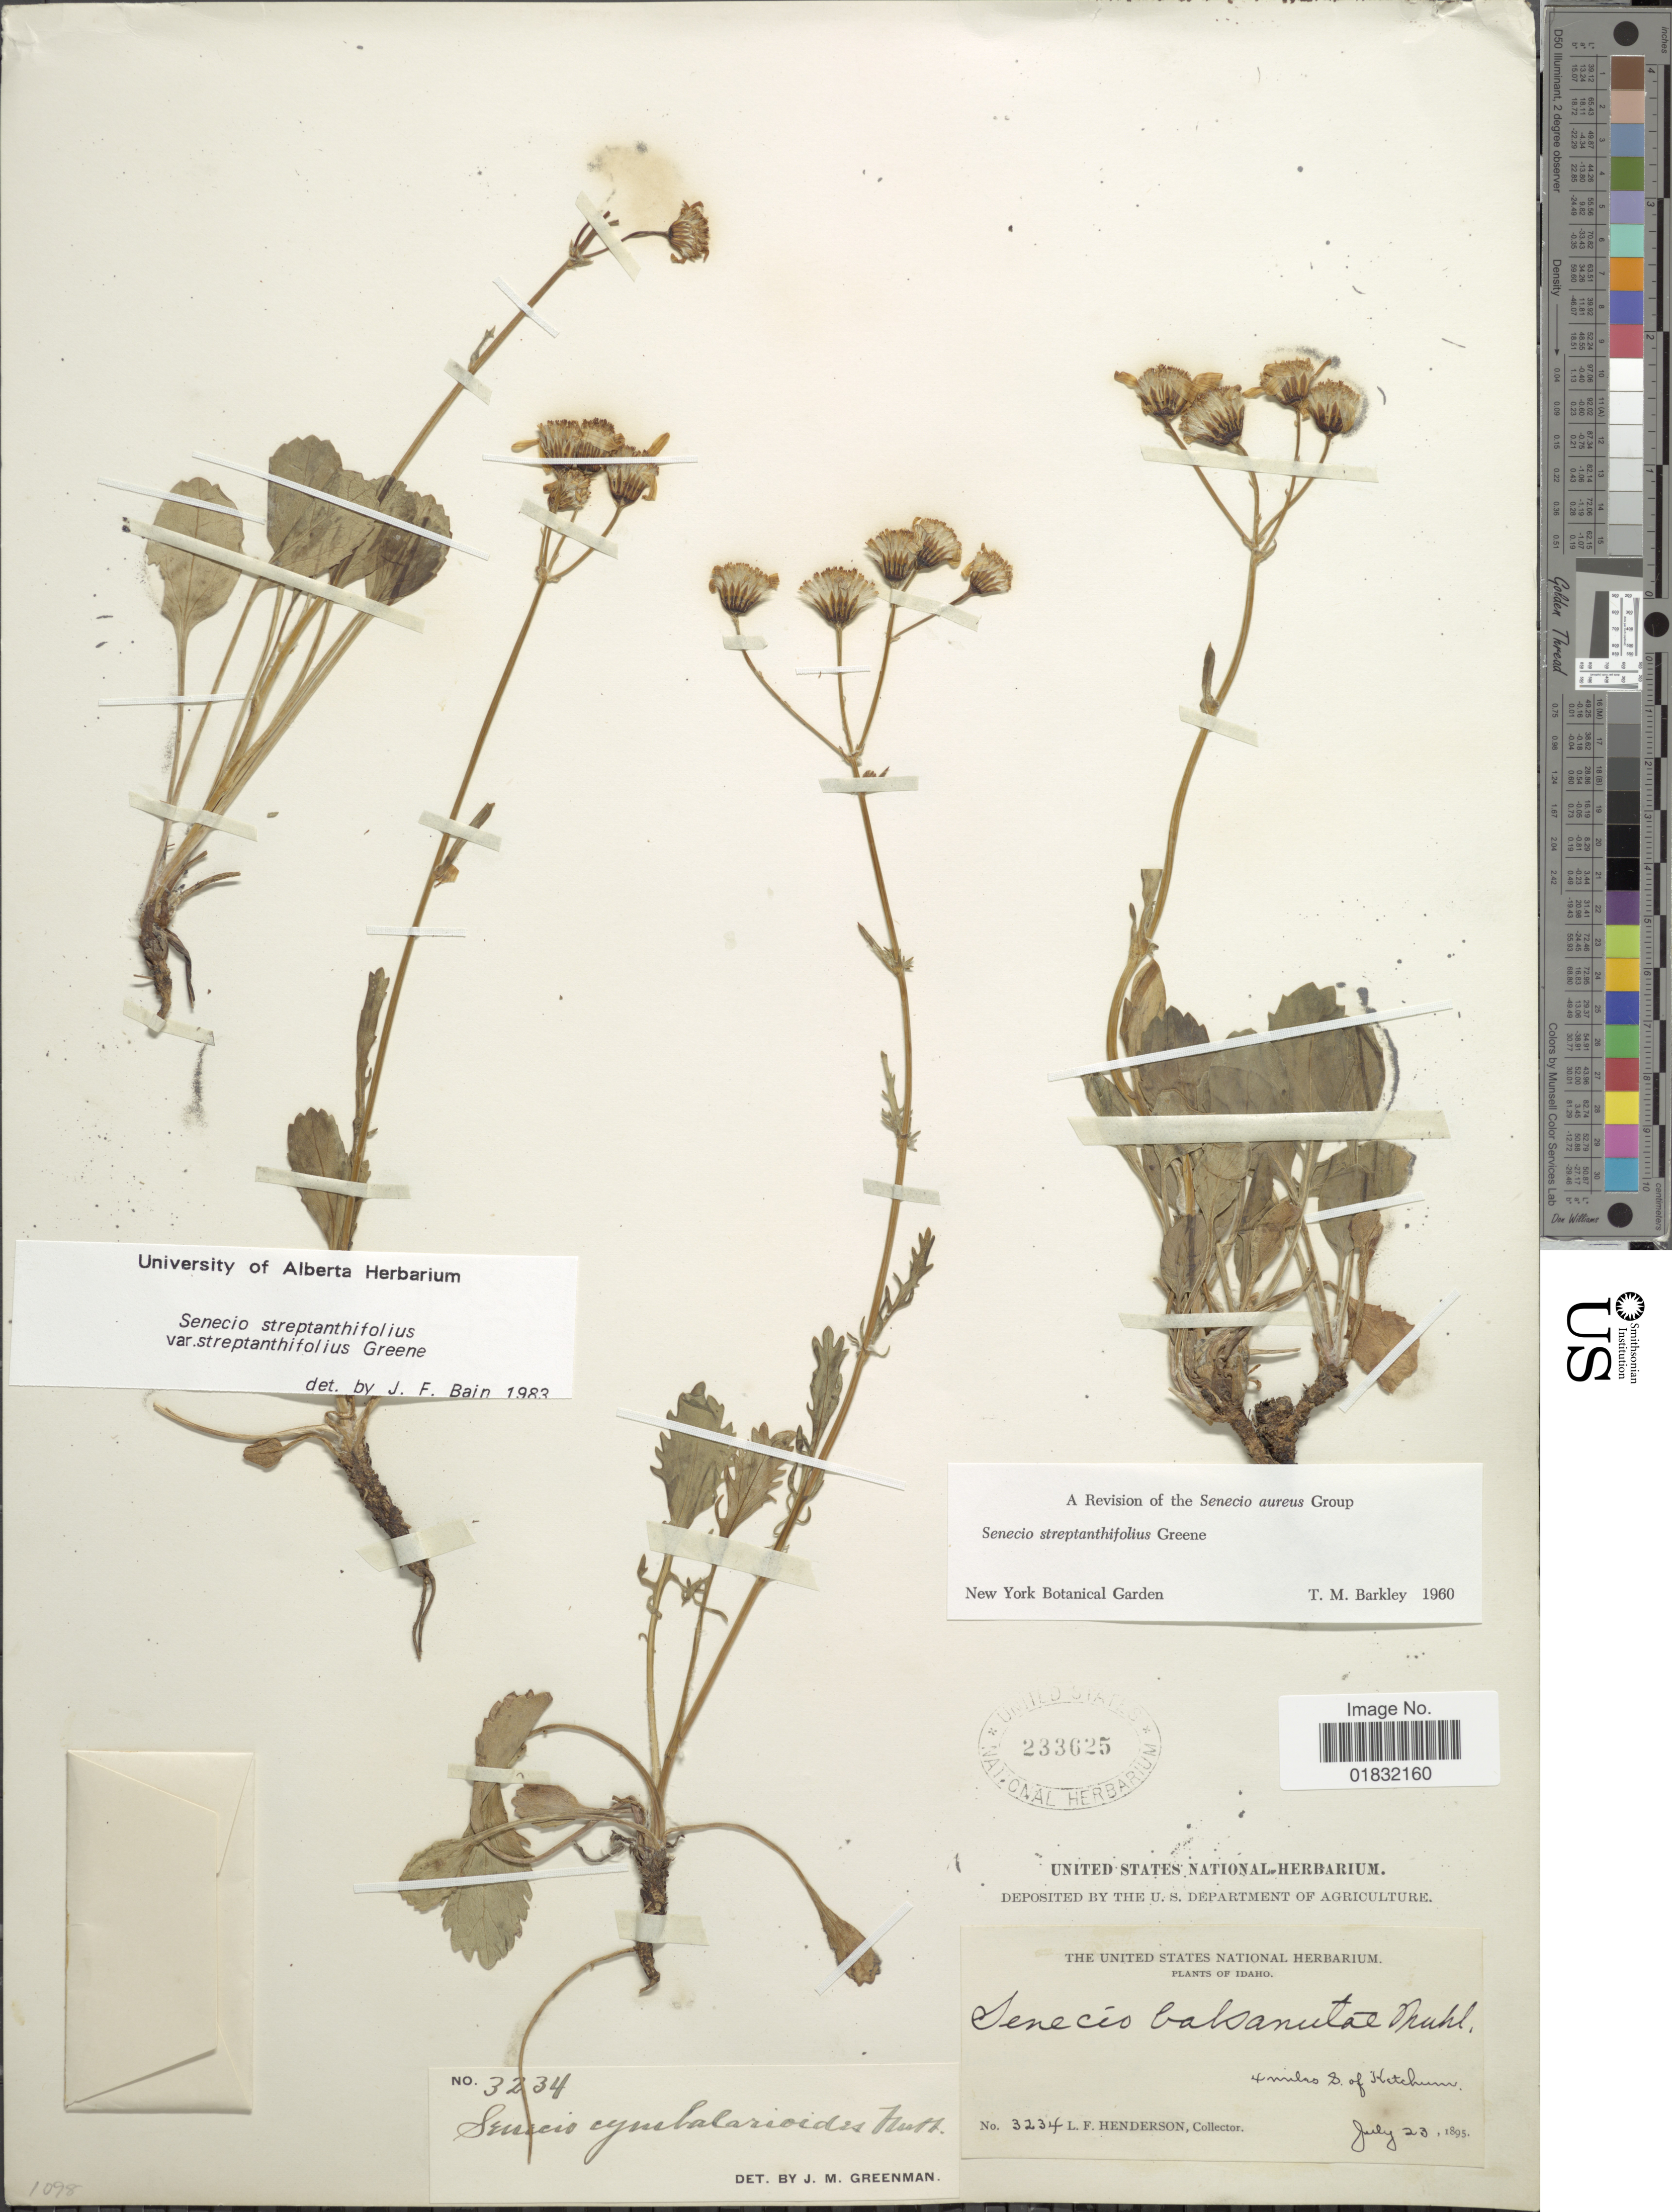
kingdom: Plantae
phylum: Tracheophyta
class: Magnoliopsida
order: Asterales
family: Asteraceae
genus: Packera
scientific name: Packera streptanthifolia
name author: (Greene) W.A. Weber & Á. Löve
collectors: L. Henderson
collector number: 3234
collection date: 1895-07-23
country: United States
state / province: Idaho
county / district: Blaine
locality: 4 miles S. of Ketchum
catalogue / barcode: US 233625